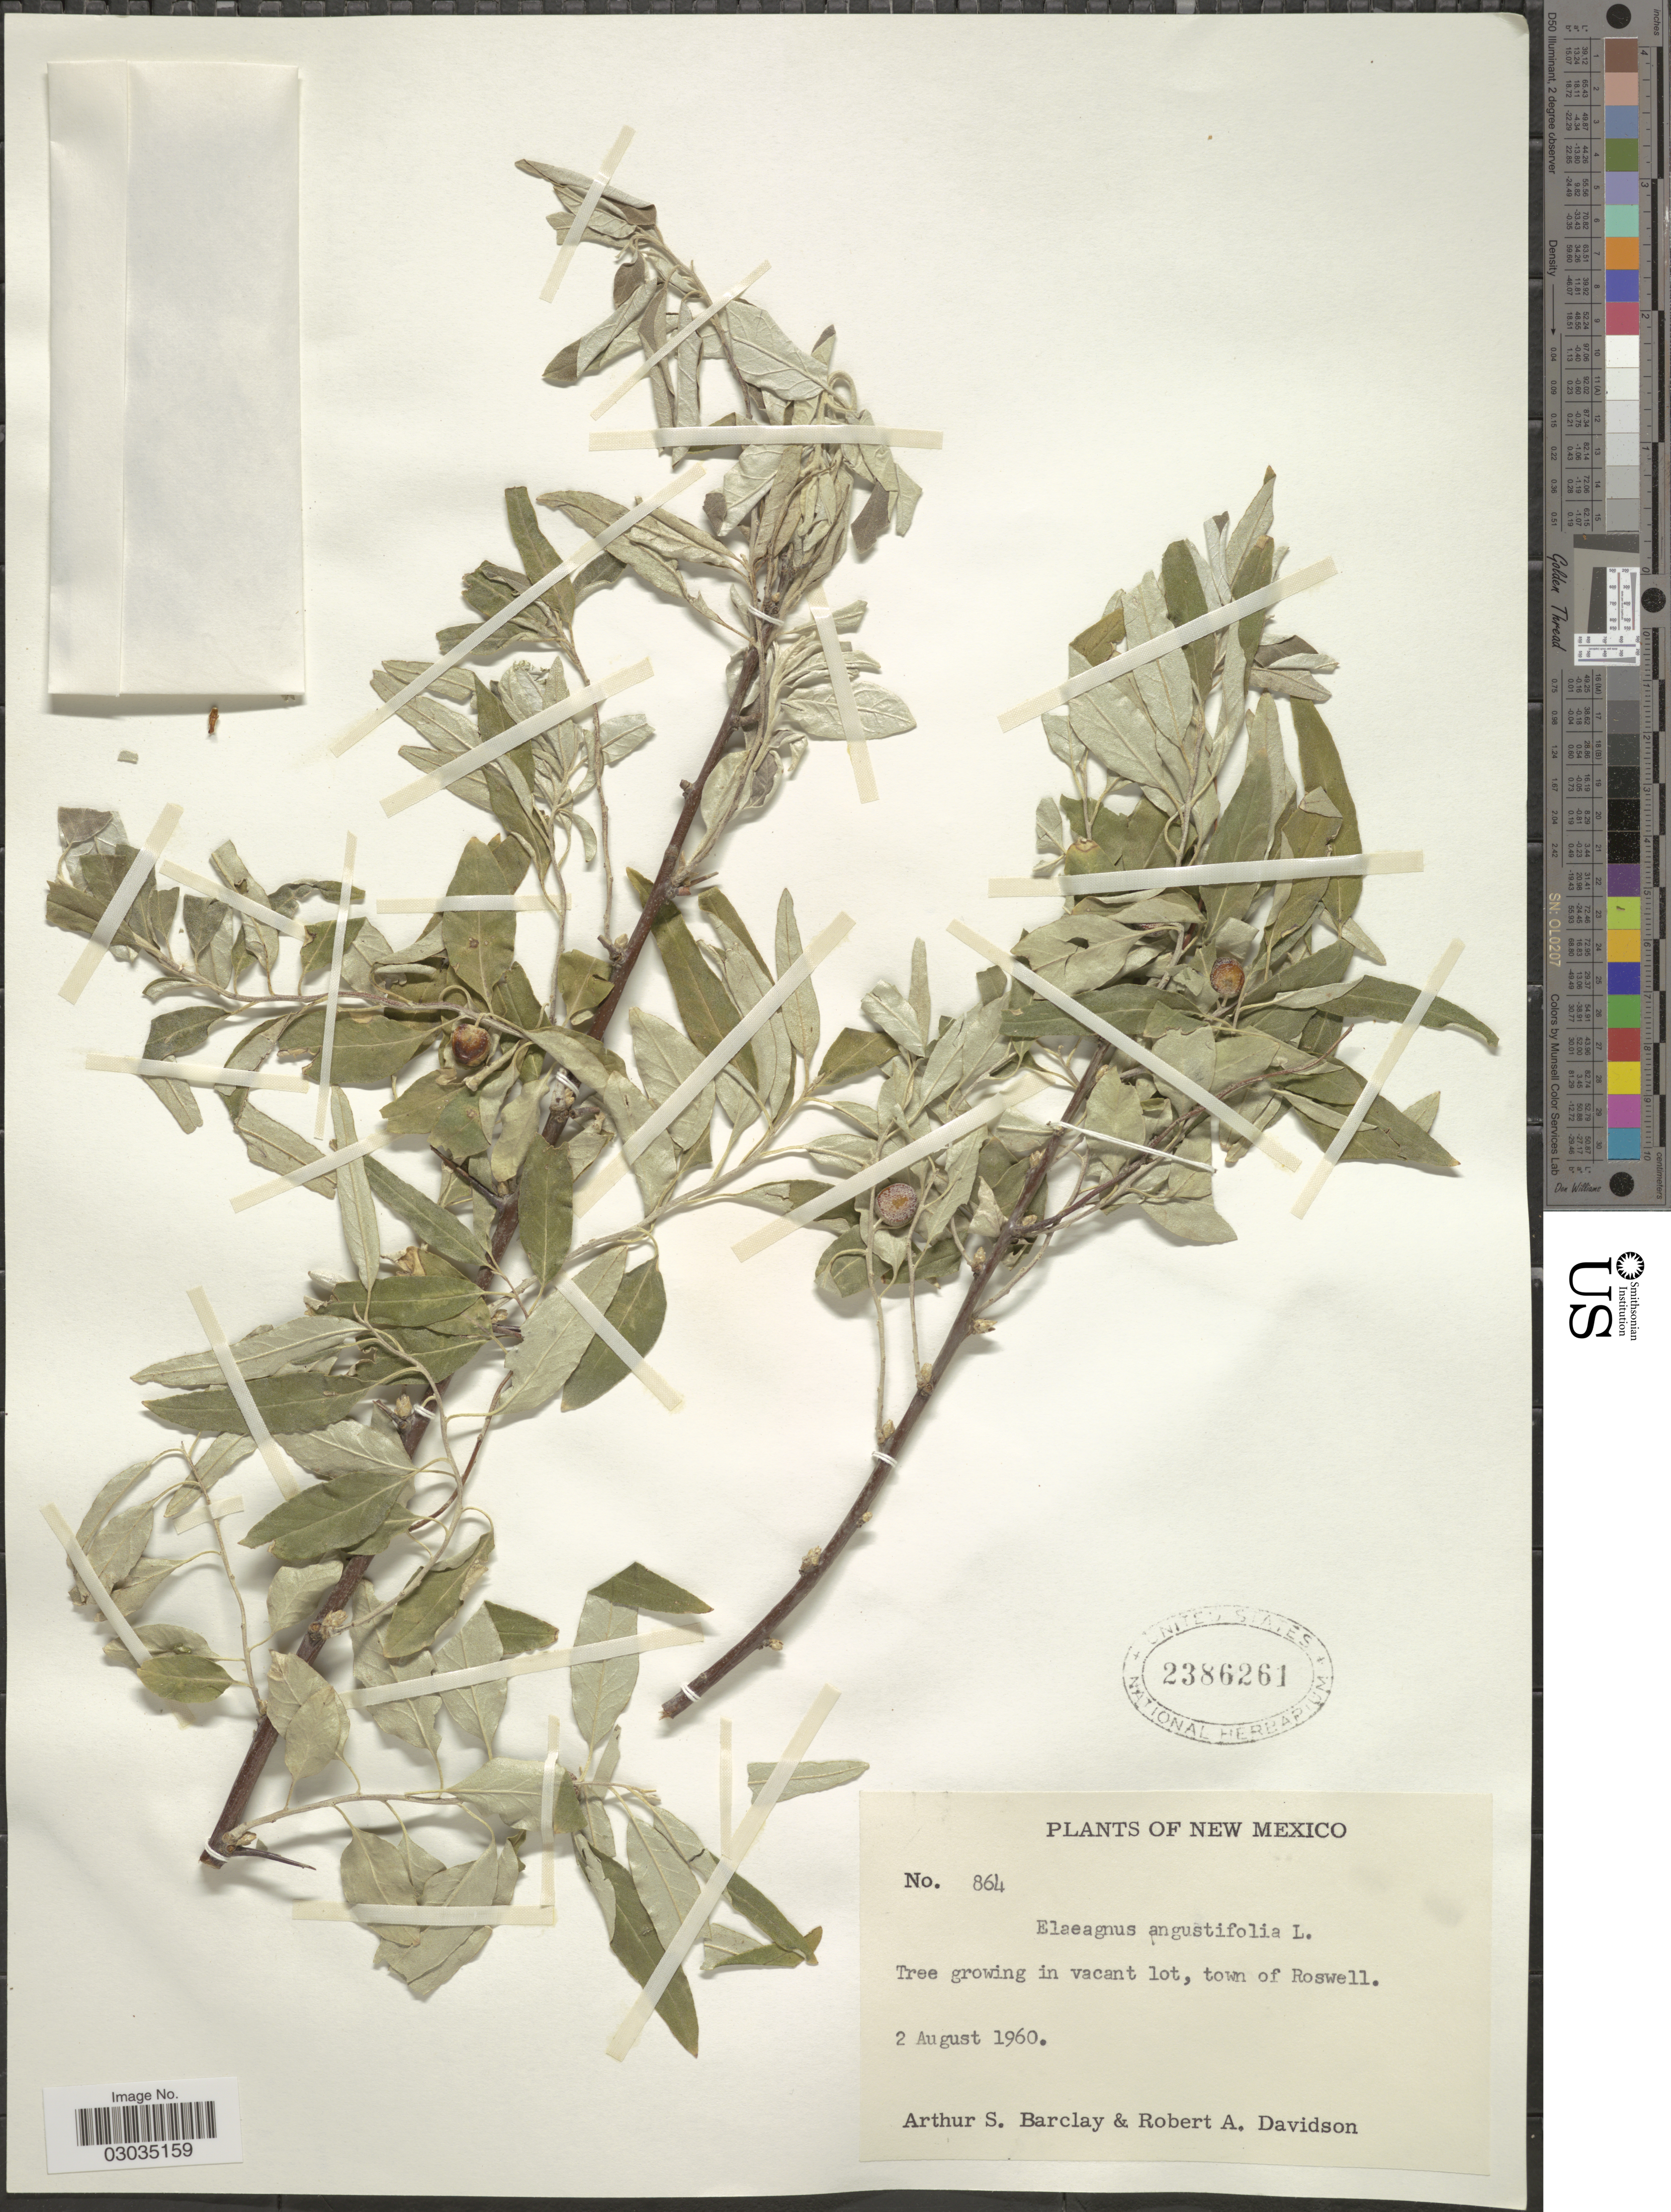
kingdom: Plantae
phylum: Tracheophyta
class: Magnoliopsida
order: Rosales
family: Elaeagnaceae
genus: Elaeagnus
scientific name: Elaeagnus angustifolia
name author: L.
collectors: A. S. Barclay & R. A. Davidson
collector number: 864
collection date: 1960-08-02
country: United States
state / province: New Mexico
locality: Town of Roswell.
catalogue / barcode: US 2386261